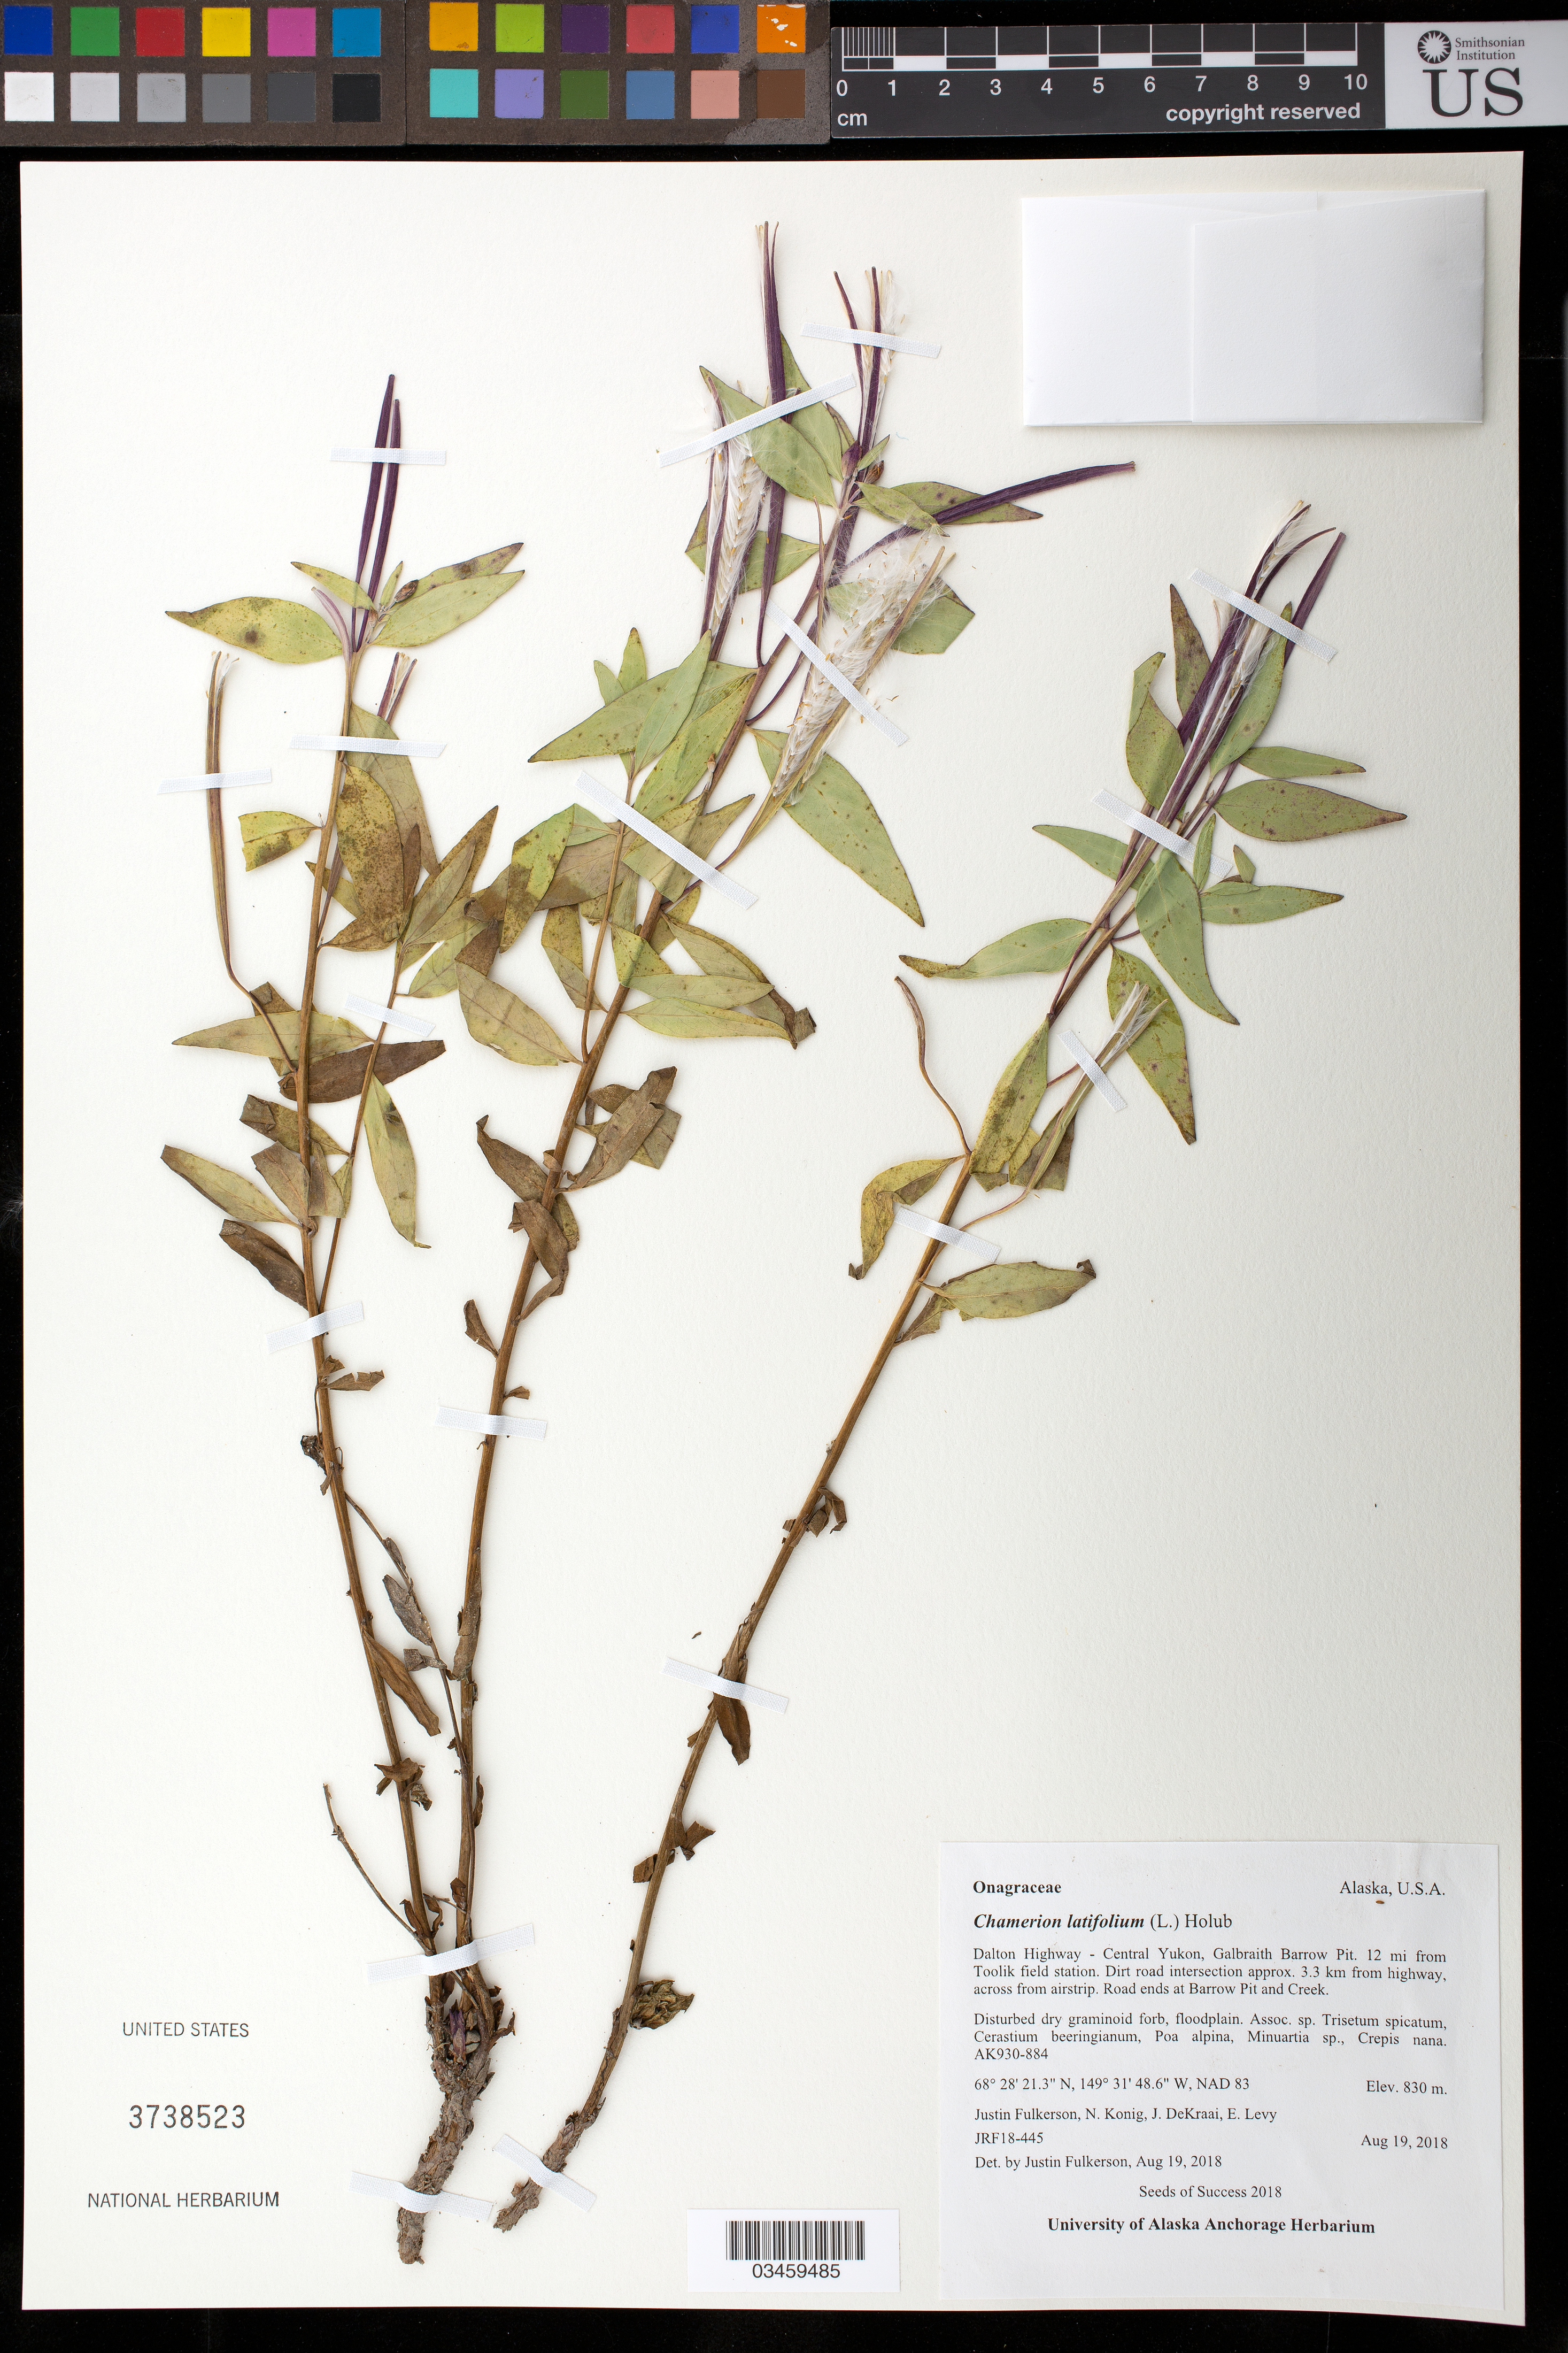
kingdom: Plantae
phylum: Tracheophyta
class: Magnoliopsida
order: Myrtales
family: Onagraceae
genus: Chamerion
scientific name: Chamerion latifolium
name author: (L.) Holub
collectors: J. Fulkerson, N. Konig, E. Levy & J. Dekraai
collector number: JRF18-445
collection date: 2018-08-19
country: United States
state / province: Alaska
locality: Dalton Hwy-Central Yukon, Galbraith Barrow Pit, 12 mi from Toolik field station.Dirt road intersection 3.3 km from Hwy, across from airstrip, road ends at Barrow Pit and Creek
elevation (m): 830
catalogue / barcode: US 3738523